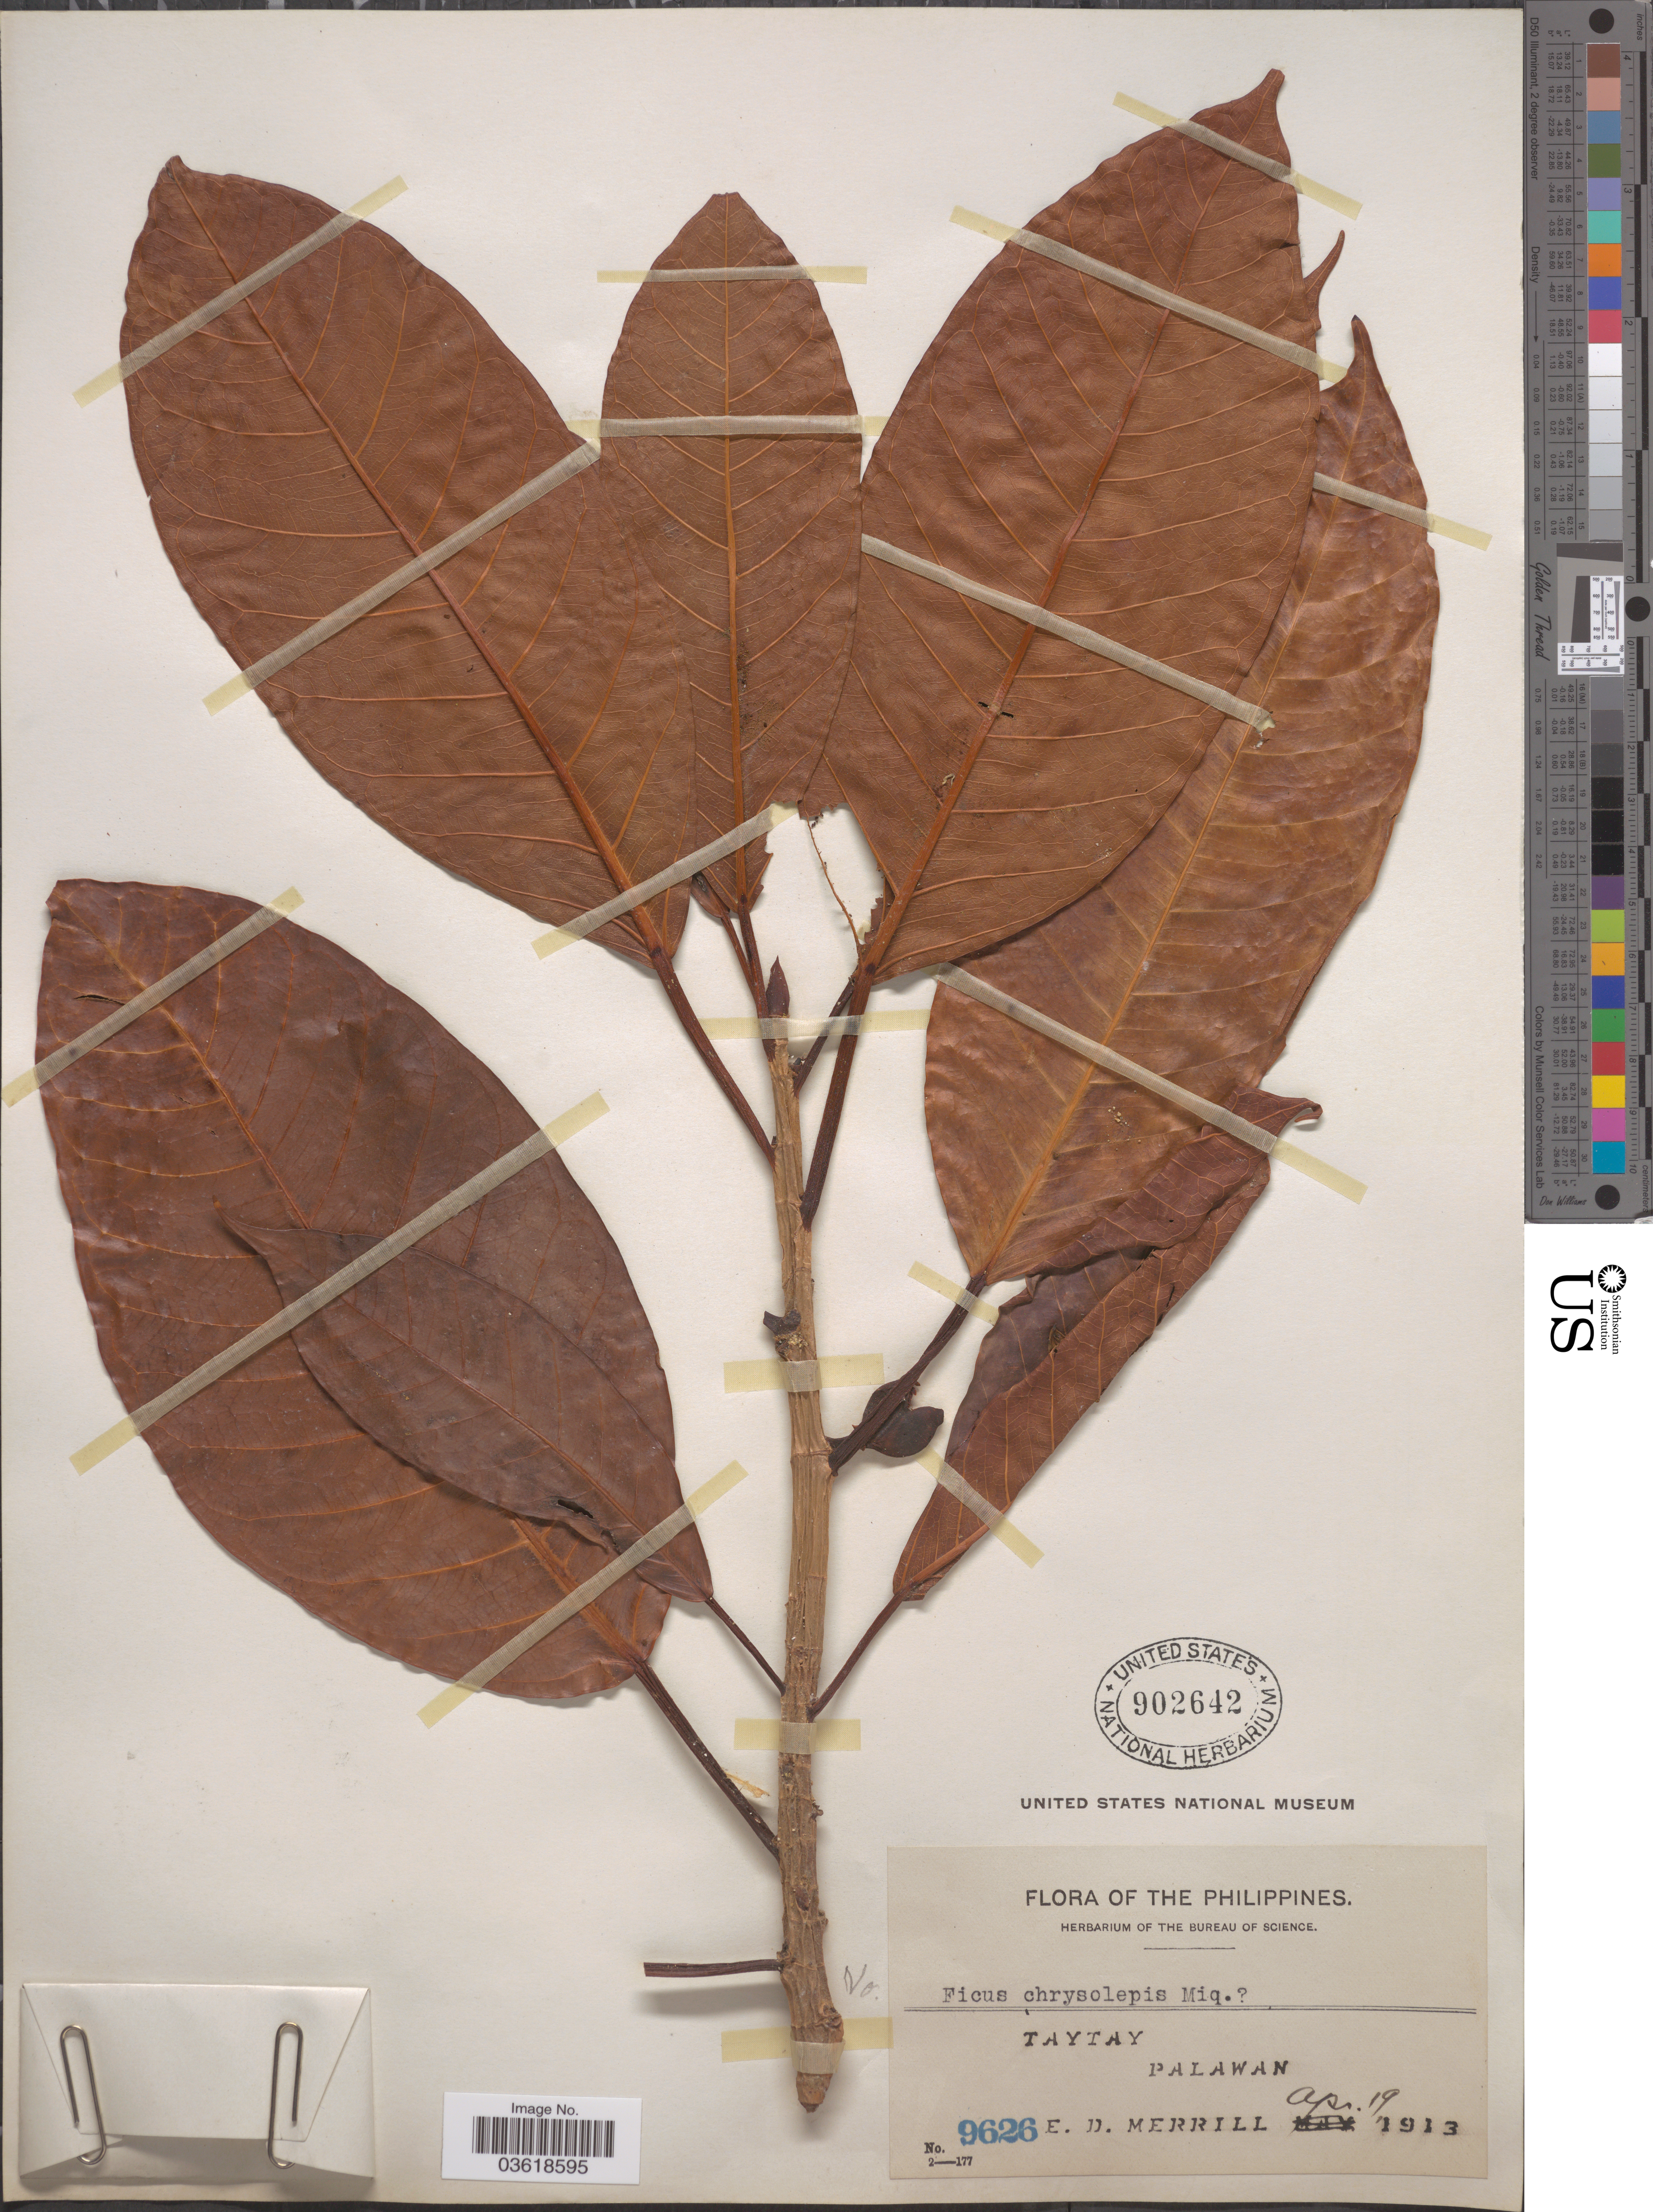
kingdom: Plantae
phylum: Tracheophyta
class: Magnoliopsida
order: Rosales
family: Moraceae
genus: Ficus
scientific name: Ficus chrysolepis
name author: Miq.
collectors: E. D. Merrill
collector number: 9626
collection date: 1913-04-19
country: Philippines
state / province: Mimaropa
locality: Taytay. Palawan.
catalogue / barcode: US 902642